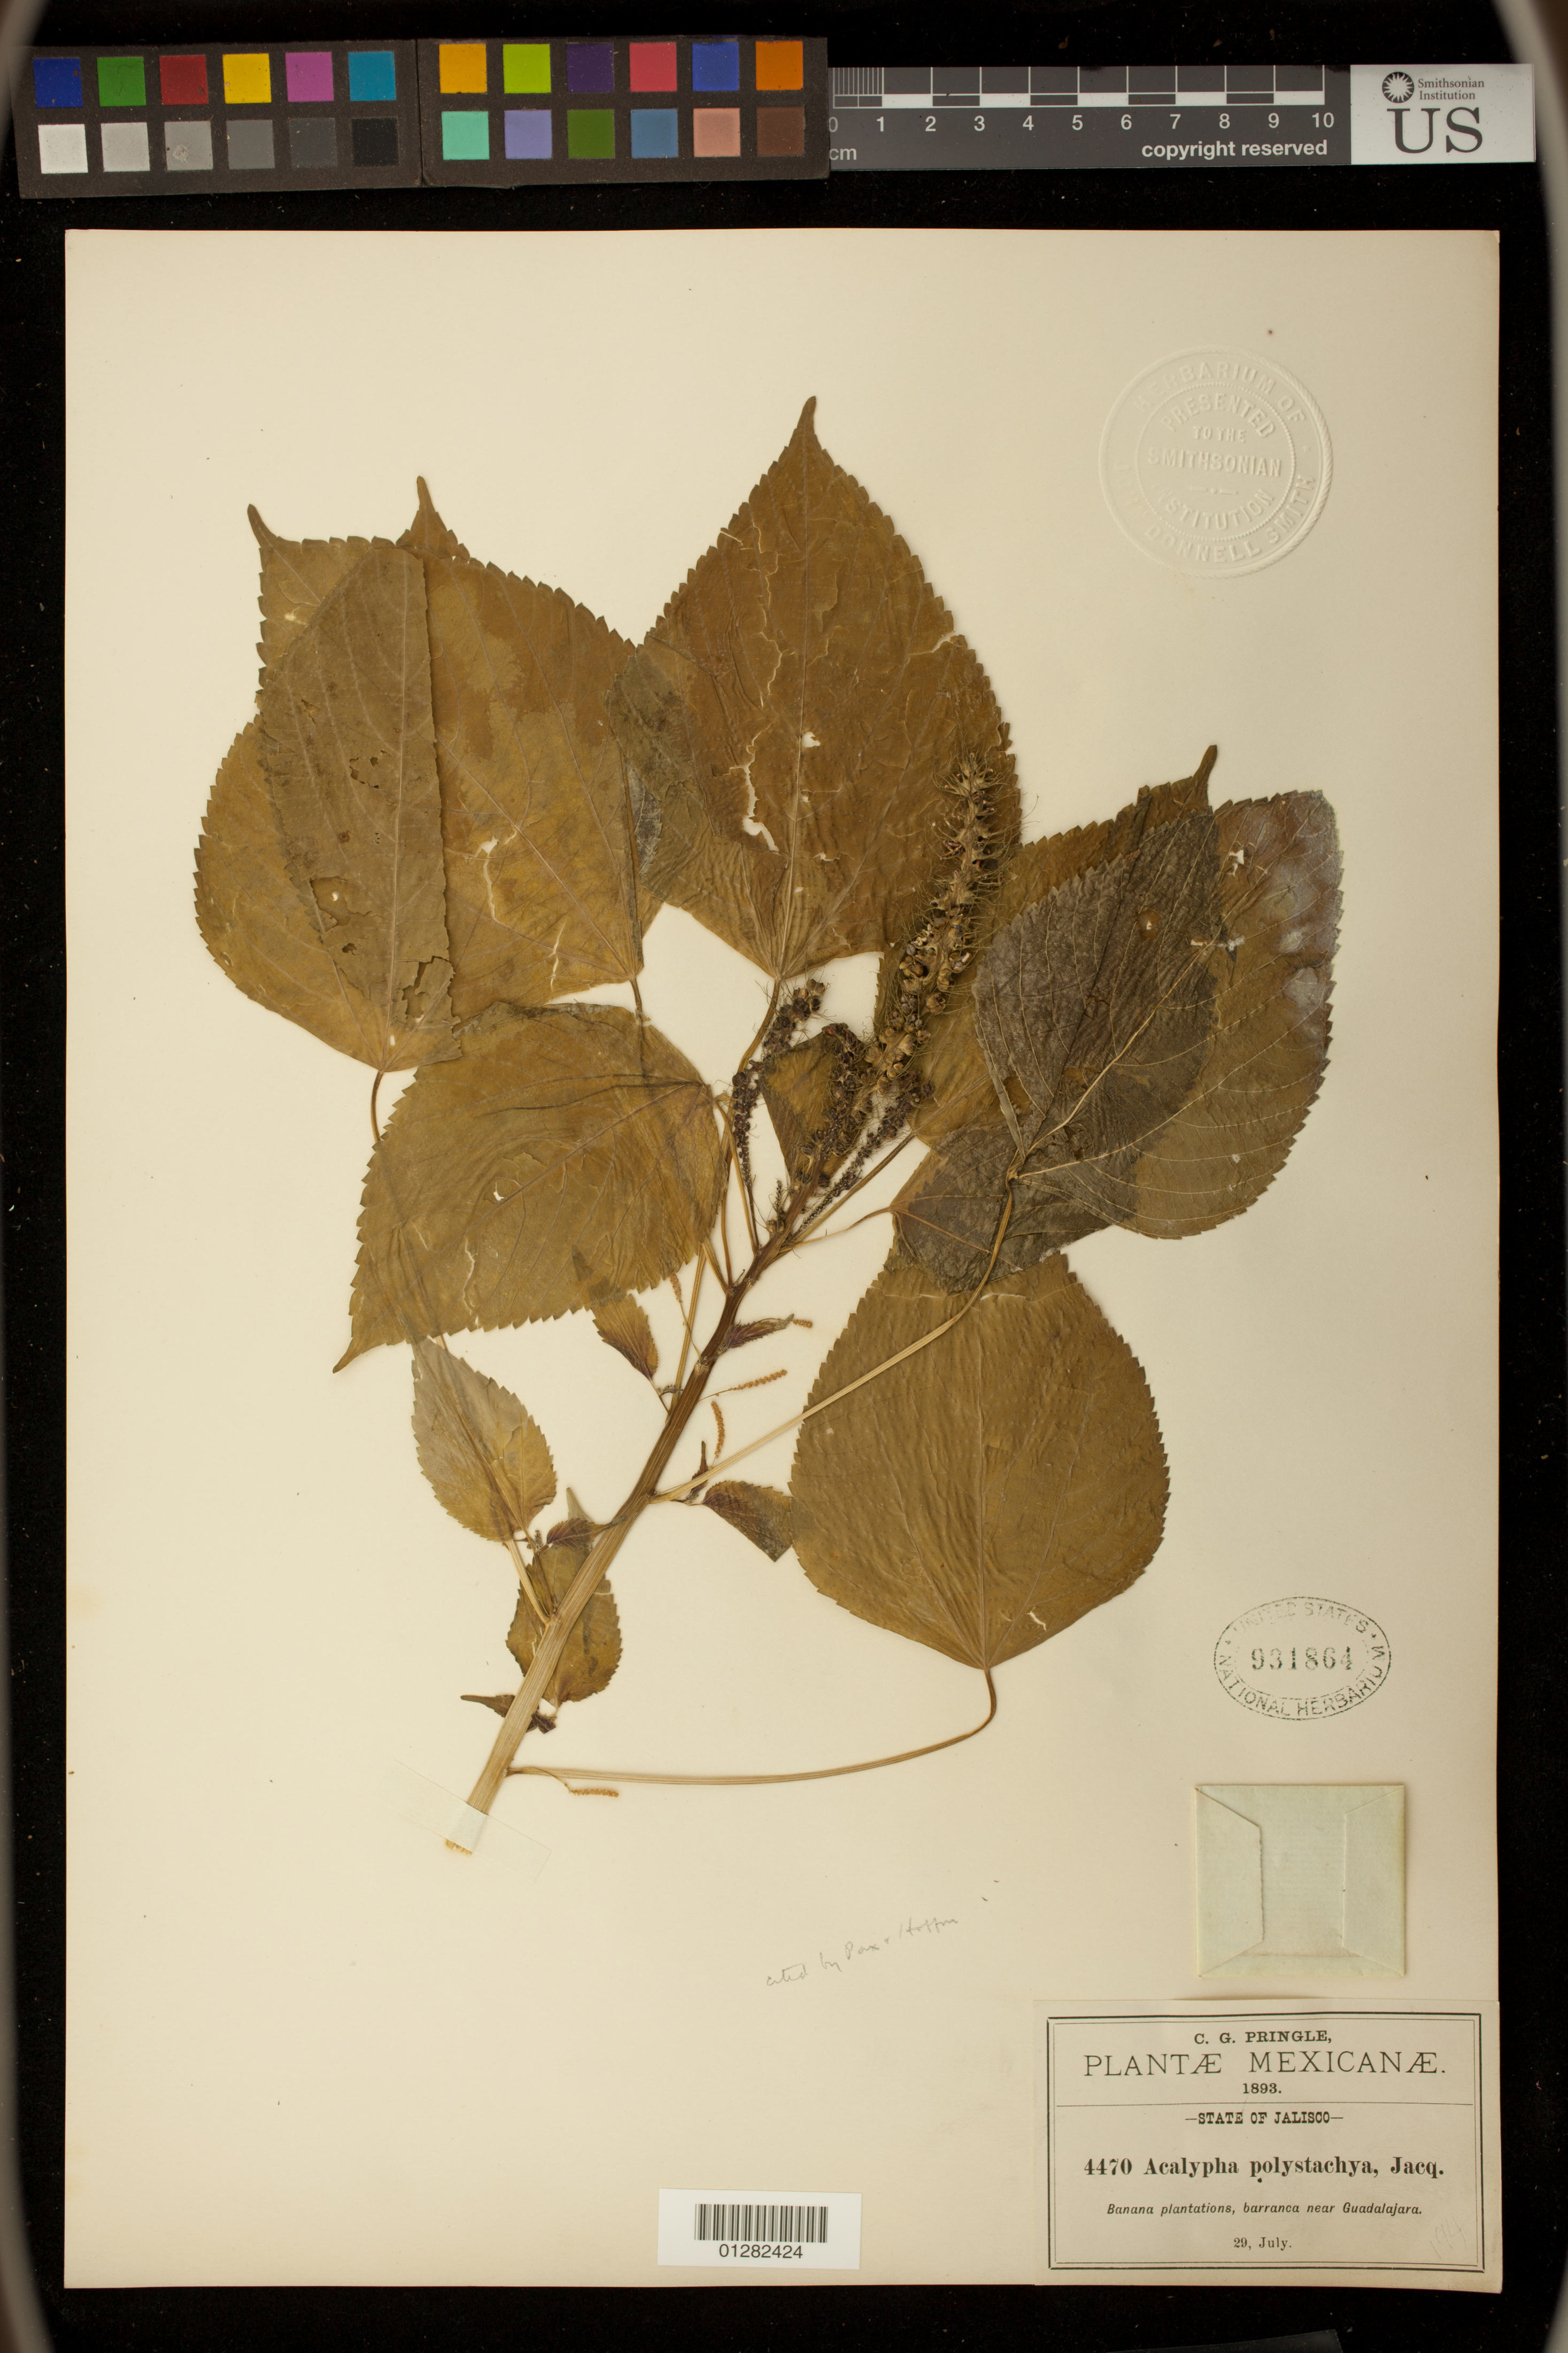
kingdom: Plantae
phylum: Tracheophyta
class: Magnoliopsida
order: Malpighiales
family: Euphorbiaceae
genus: Acalypha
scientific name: Acalypha polystachya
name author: Jacq.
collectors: A. Gentry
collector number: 4470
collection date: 1893-07-29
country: Mexico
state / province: Jalisco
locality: Banana plantations, barranca near Guadalajara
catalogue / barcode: US 931864